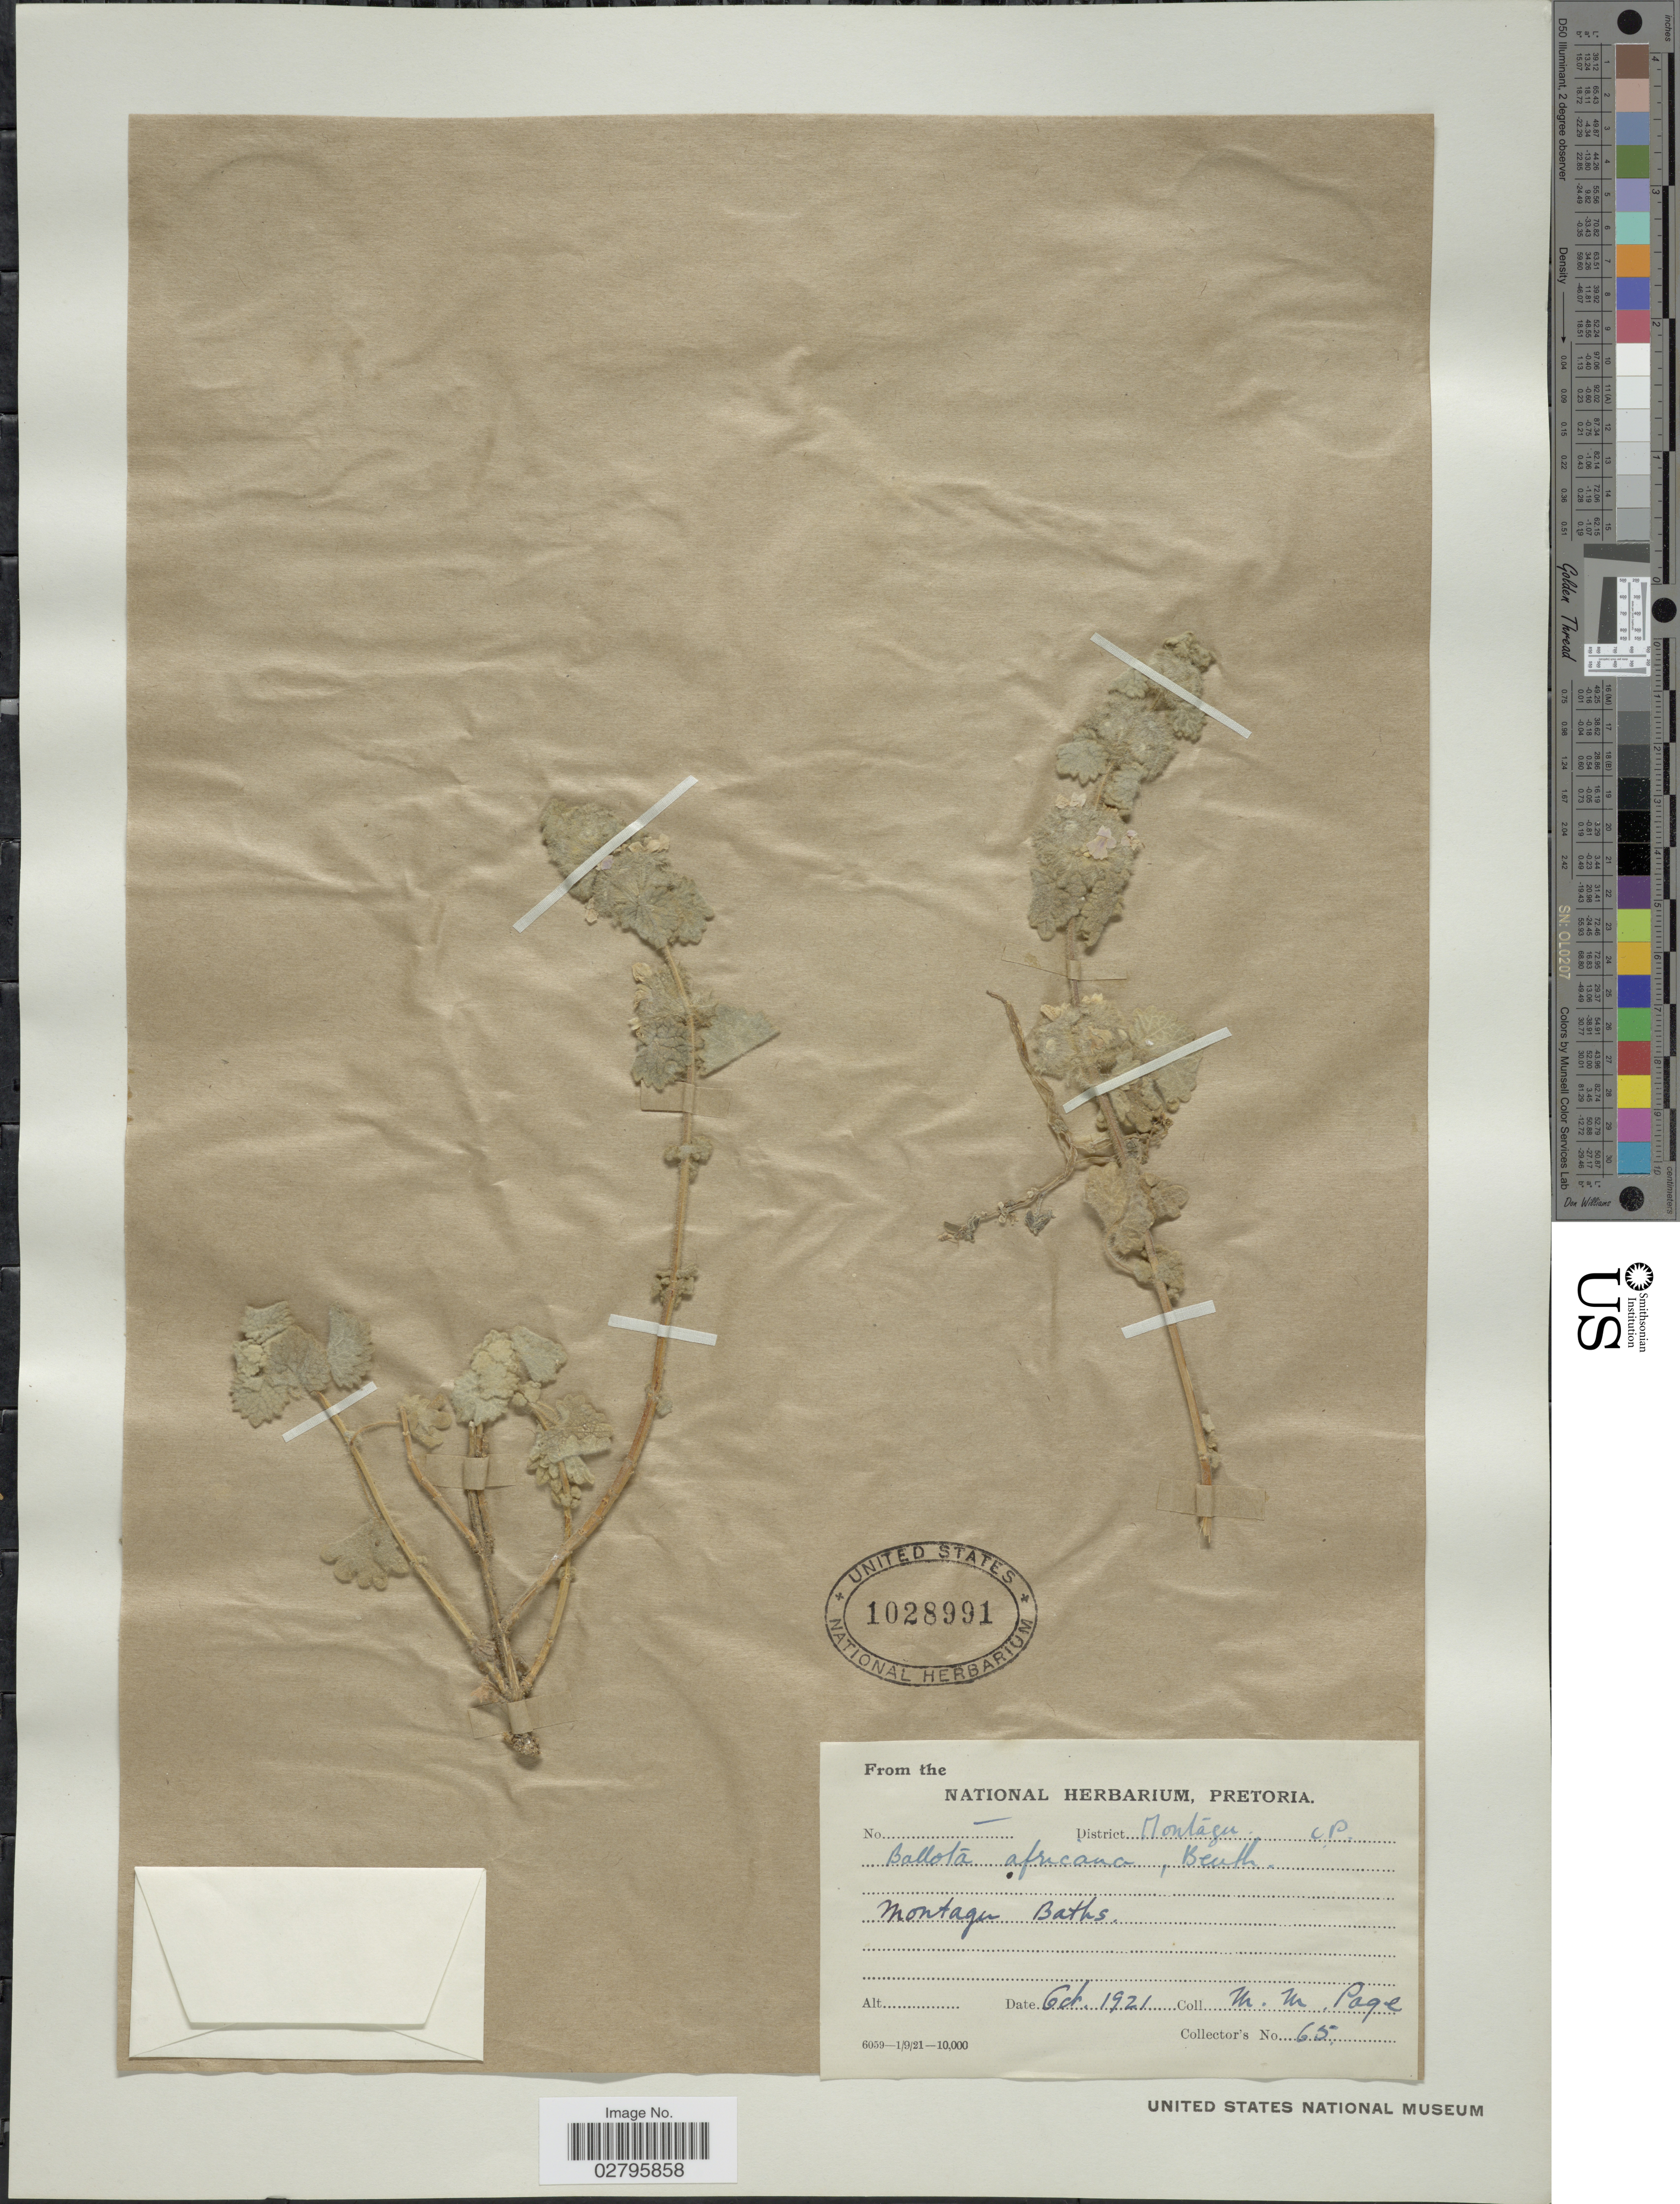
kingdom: Plantae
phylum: Tracheophyta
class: Magnoliopsida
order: Lamiales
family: Lamiaceae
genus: Ballota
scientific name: Ballota africana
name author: Benth.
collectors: M. Page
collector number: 65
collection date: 1921-10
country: South Africa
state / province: Western Cape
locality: Montagu, C.P. Montagu Baths.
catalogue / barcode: US 1028991